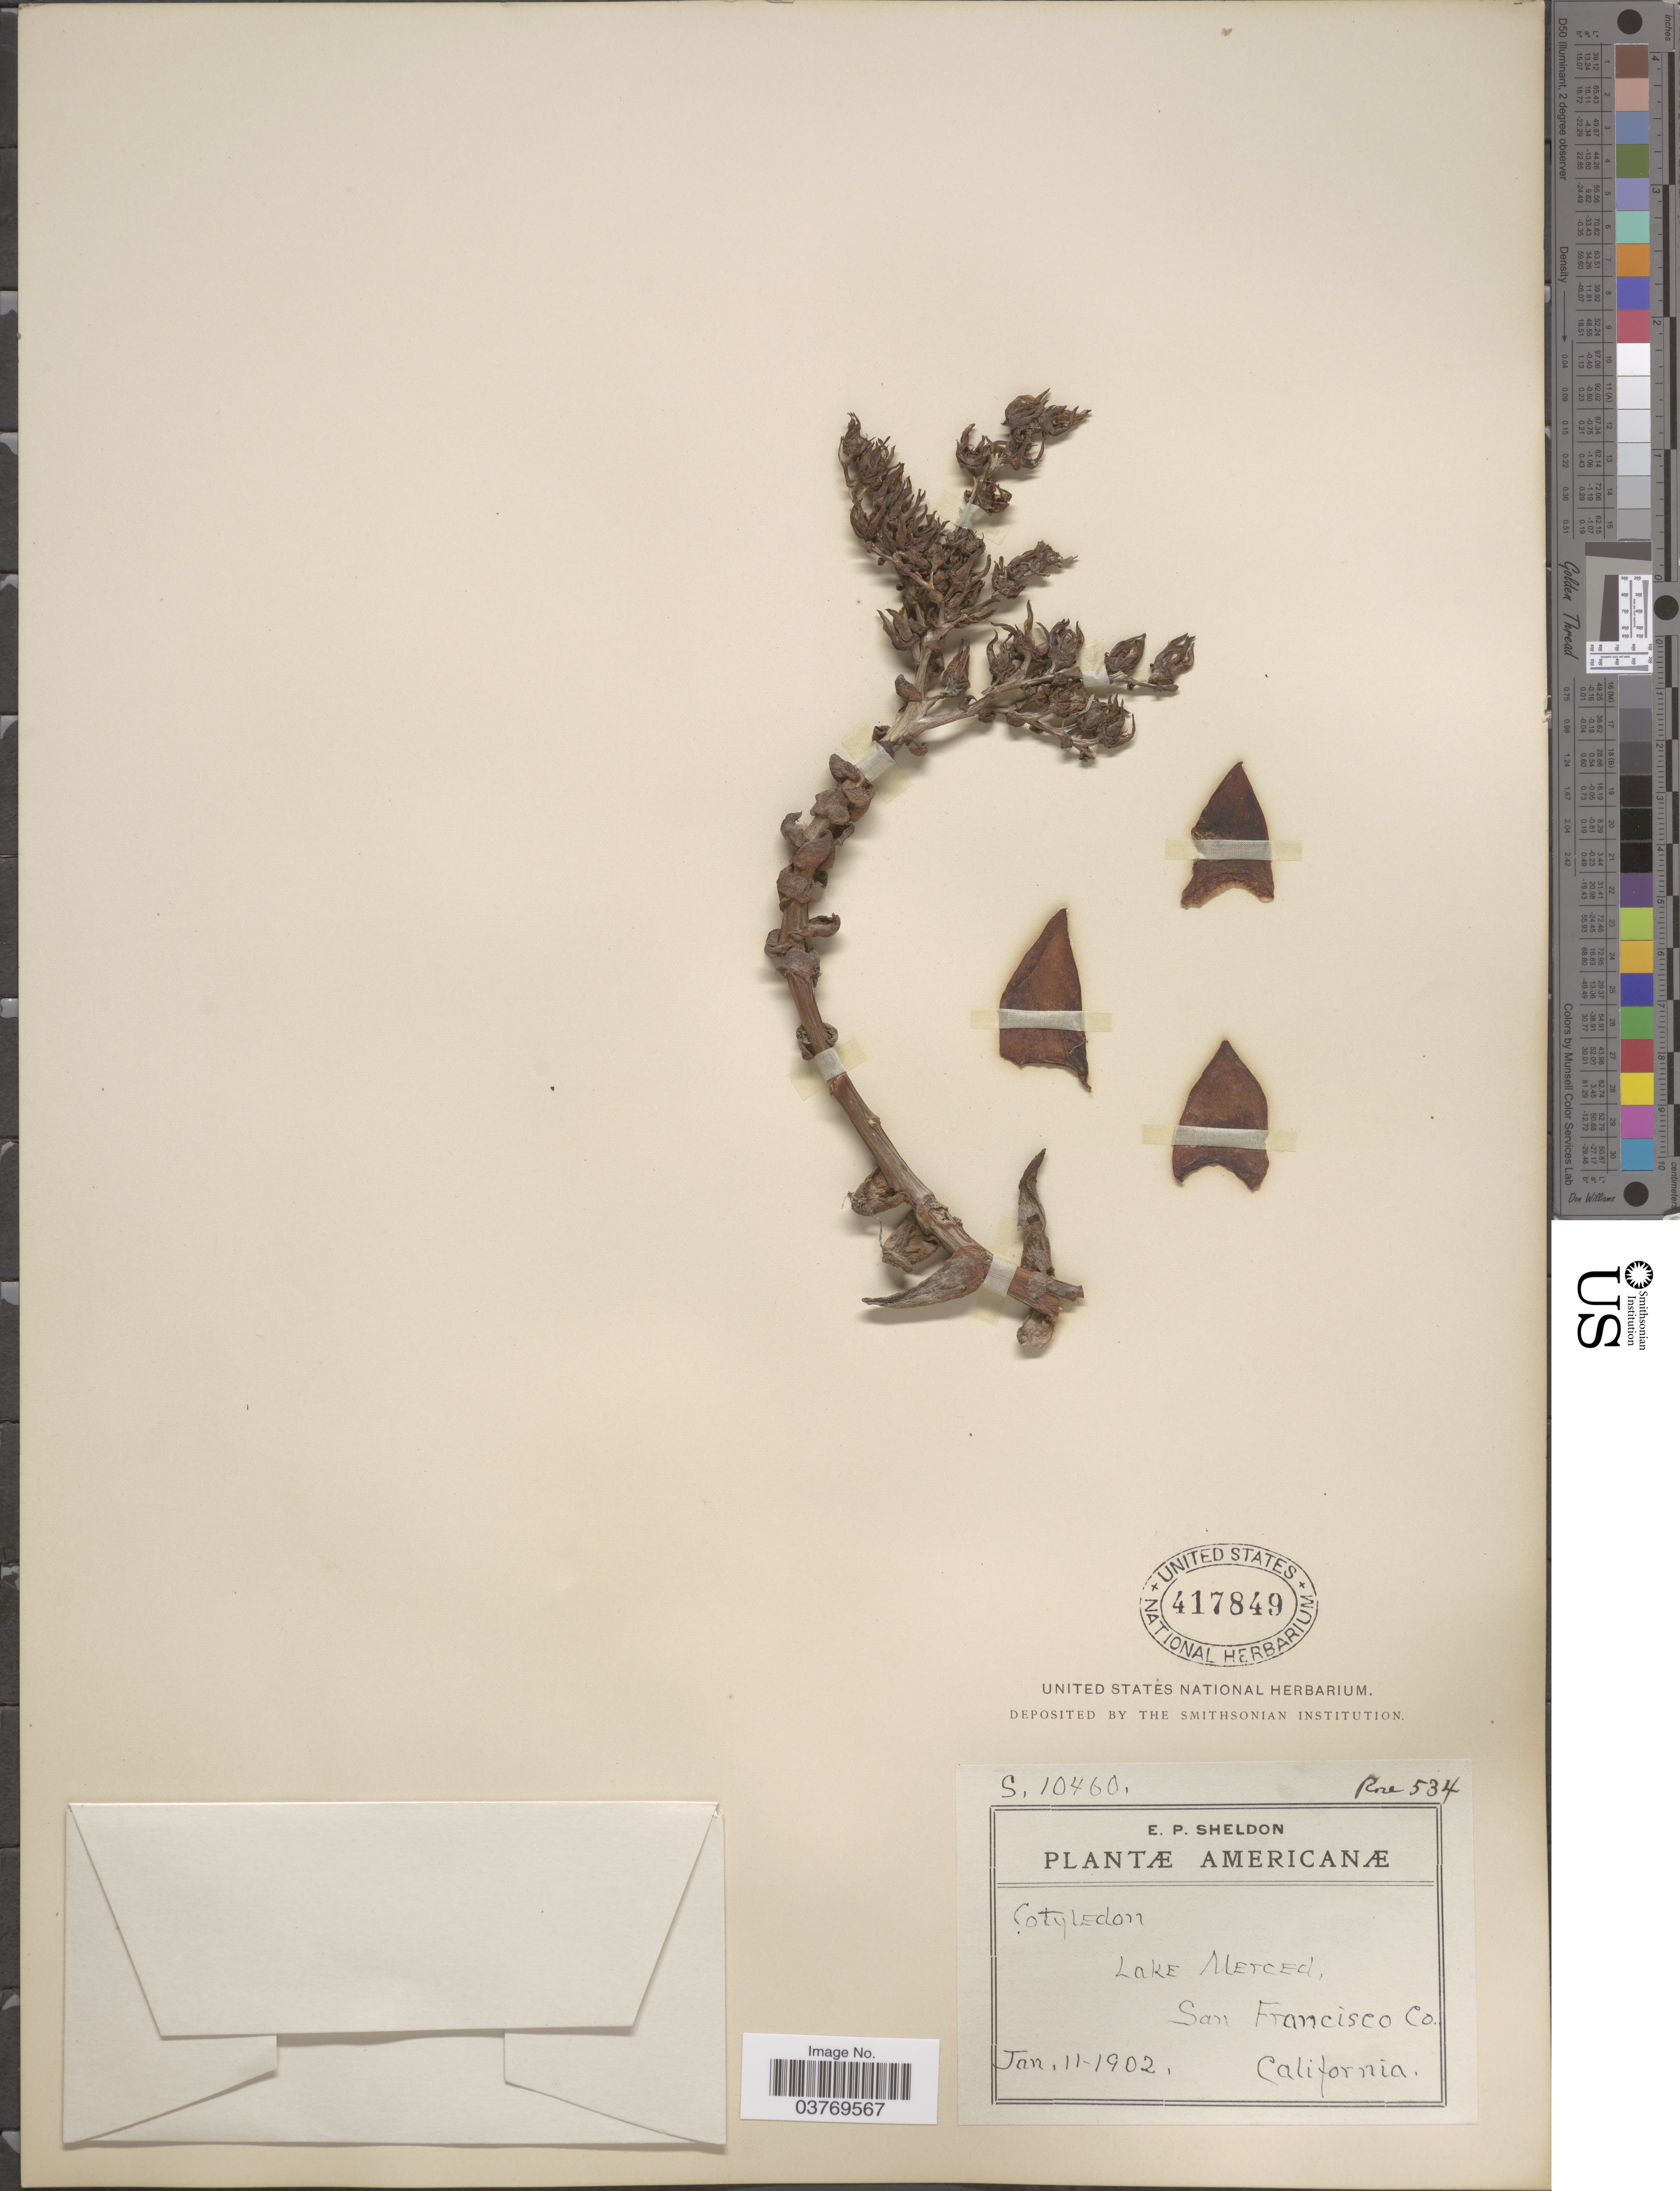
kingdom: Plantae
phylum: Tracheophyta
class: Magnoliopsida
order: Saxifragales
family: Crassulaceae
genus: Dudleya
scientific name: Dudleya caespitosa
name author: (Haw.) Britton & Rose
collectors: E. P. Sheldon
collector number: S10460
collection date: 1902-01-11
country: United States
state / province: California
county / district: San Francisco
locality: Lake Merced, San Francisco Co.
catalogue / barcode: US 417849